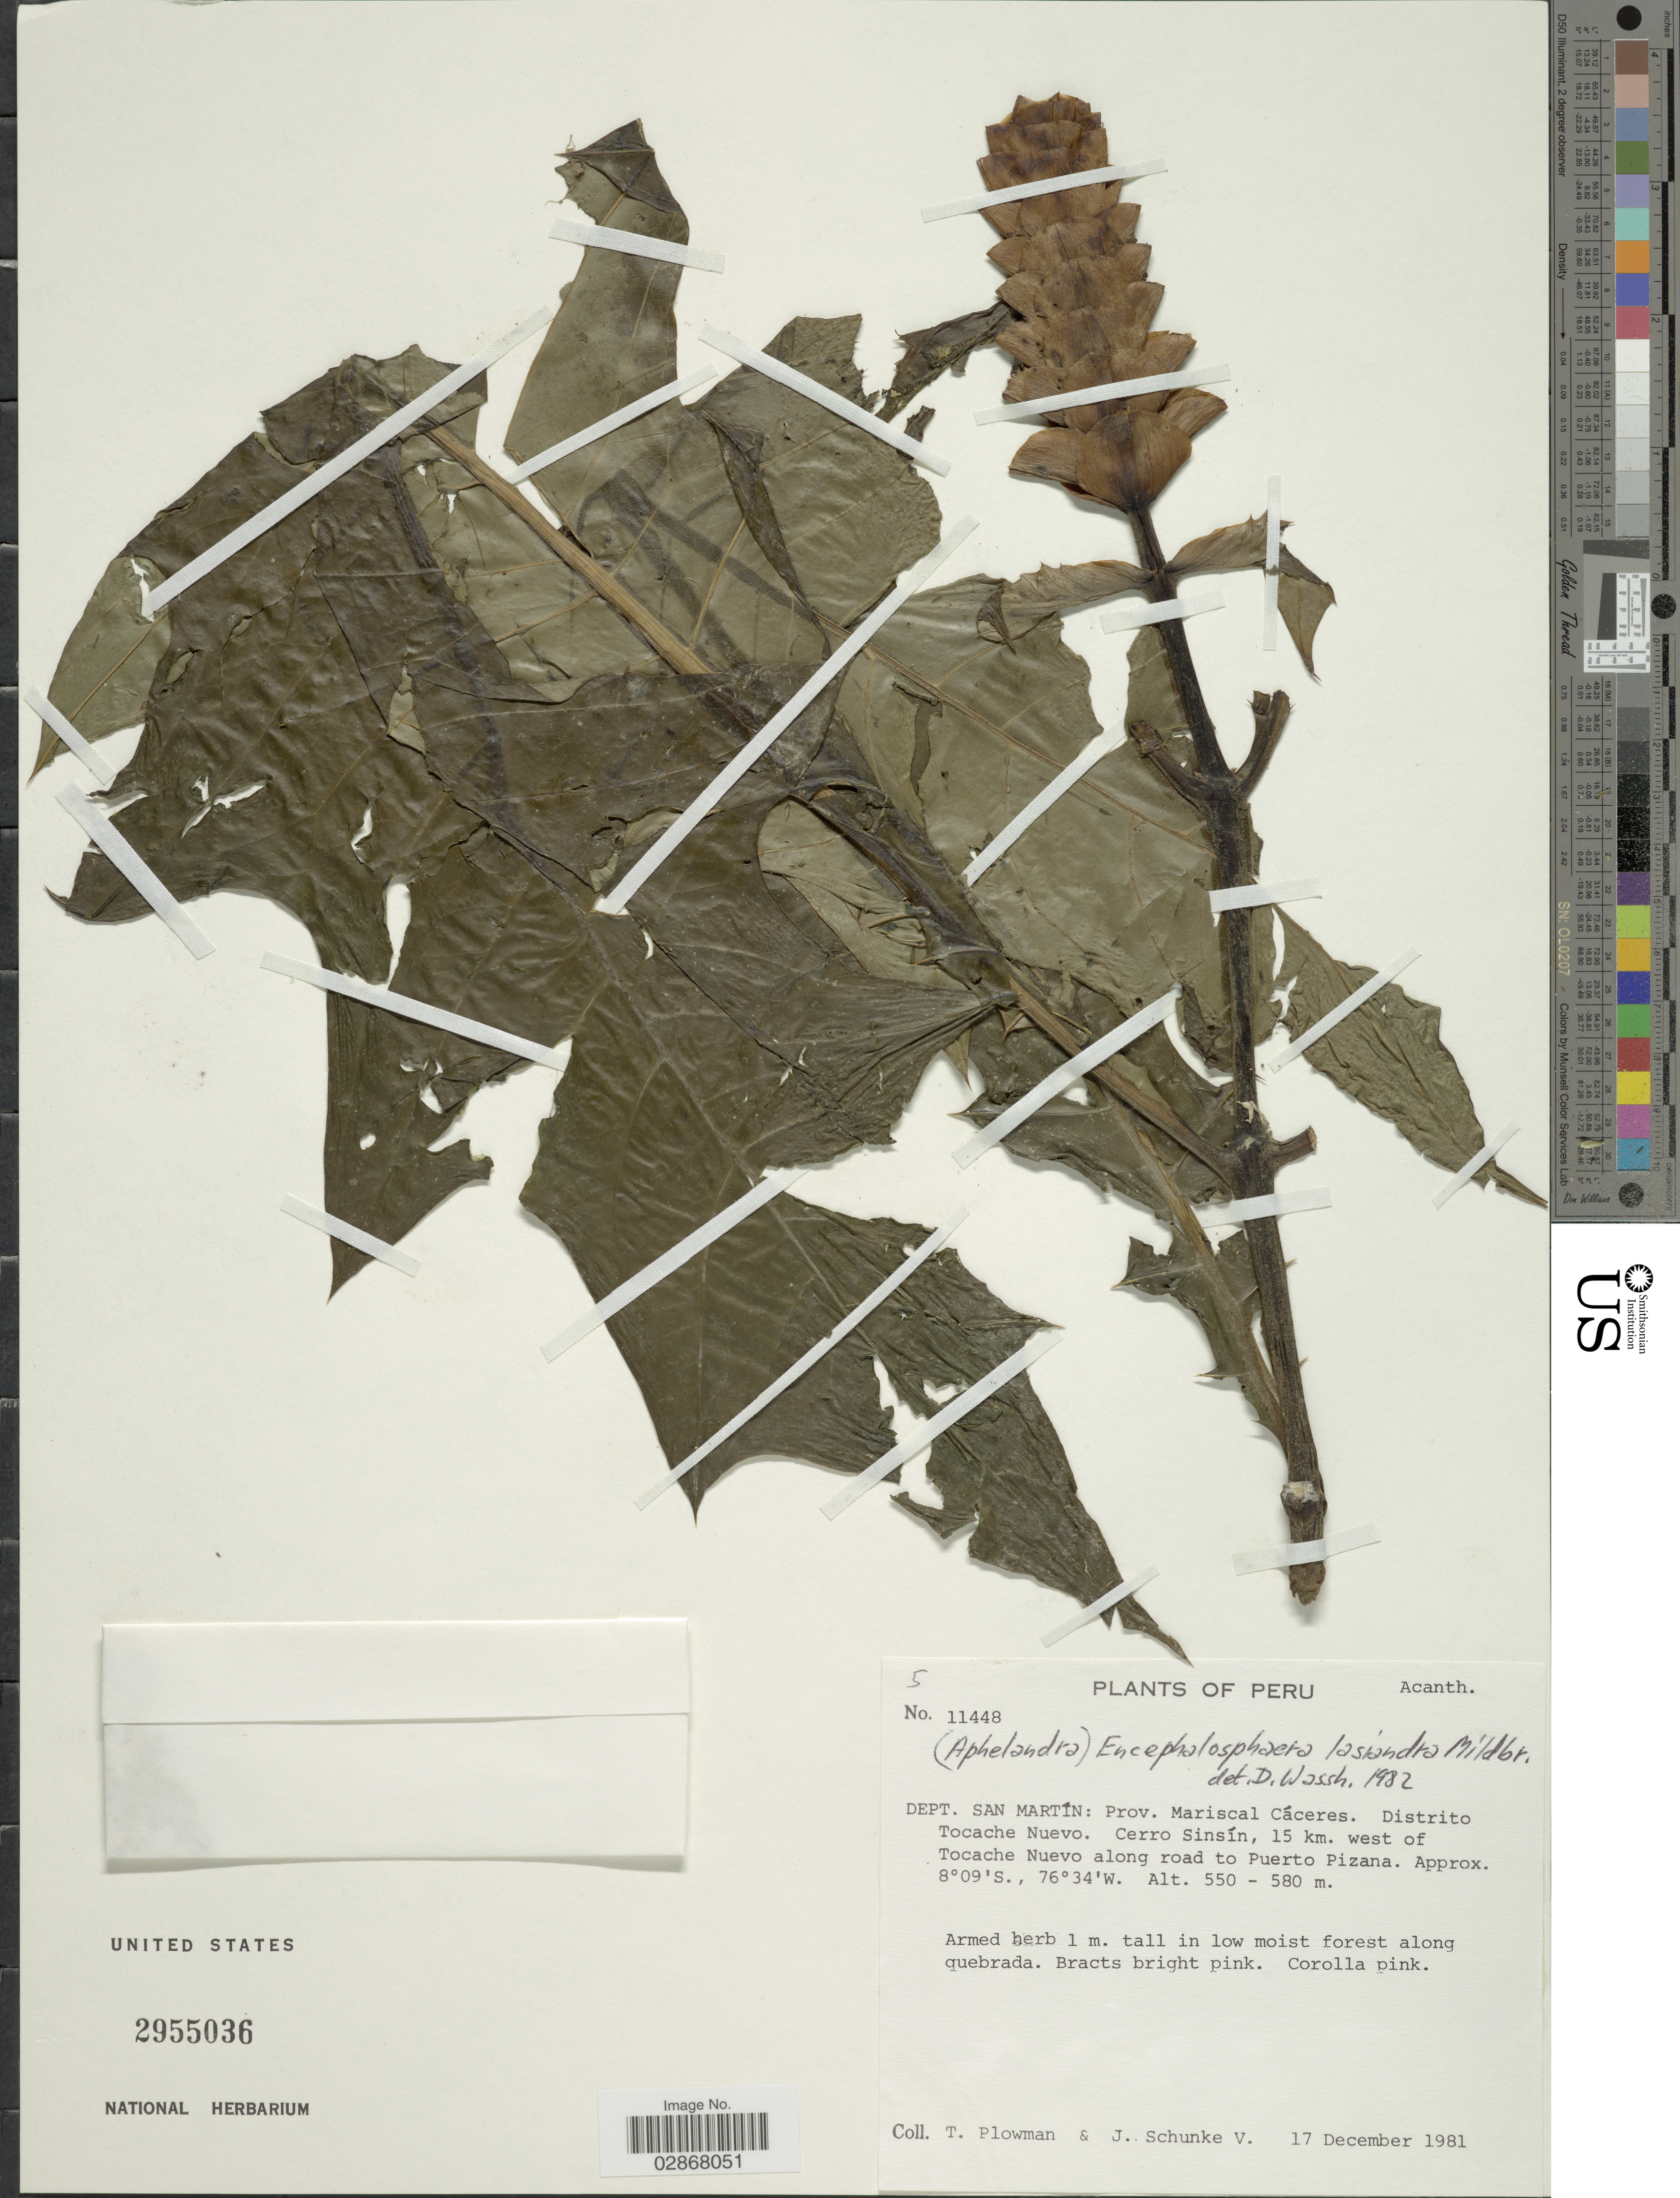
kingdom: Plantae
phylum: Tracheophyta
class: Magnoliopsida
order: Lamiales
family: Acanthaceae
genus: Encephalosphaera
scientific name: Encephalosphaera lasiandra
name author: Mildbr.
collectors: T. Plowman & J. Schunke Vigo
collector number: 11448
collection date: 1981-12-17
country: Peru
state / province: San Martín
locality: Dept. San Martín: Prov. Mariscal Cáceres. Distrito Tocache Nuevo. Cerro Sinsín, 15 km. west of Tocache Nuevo along road to Puerto Pizana.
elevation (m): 550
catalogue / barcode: US 2955036